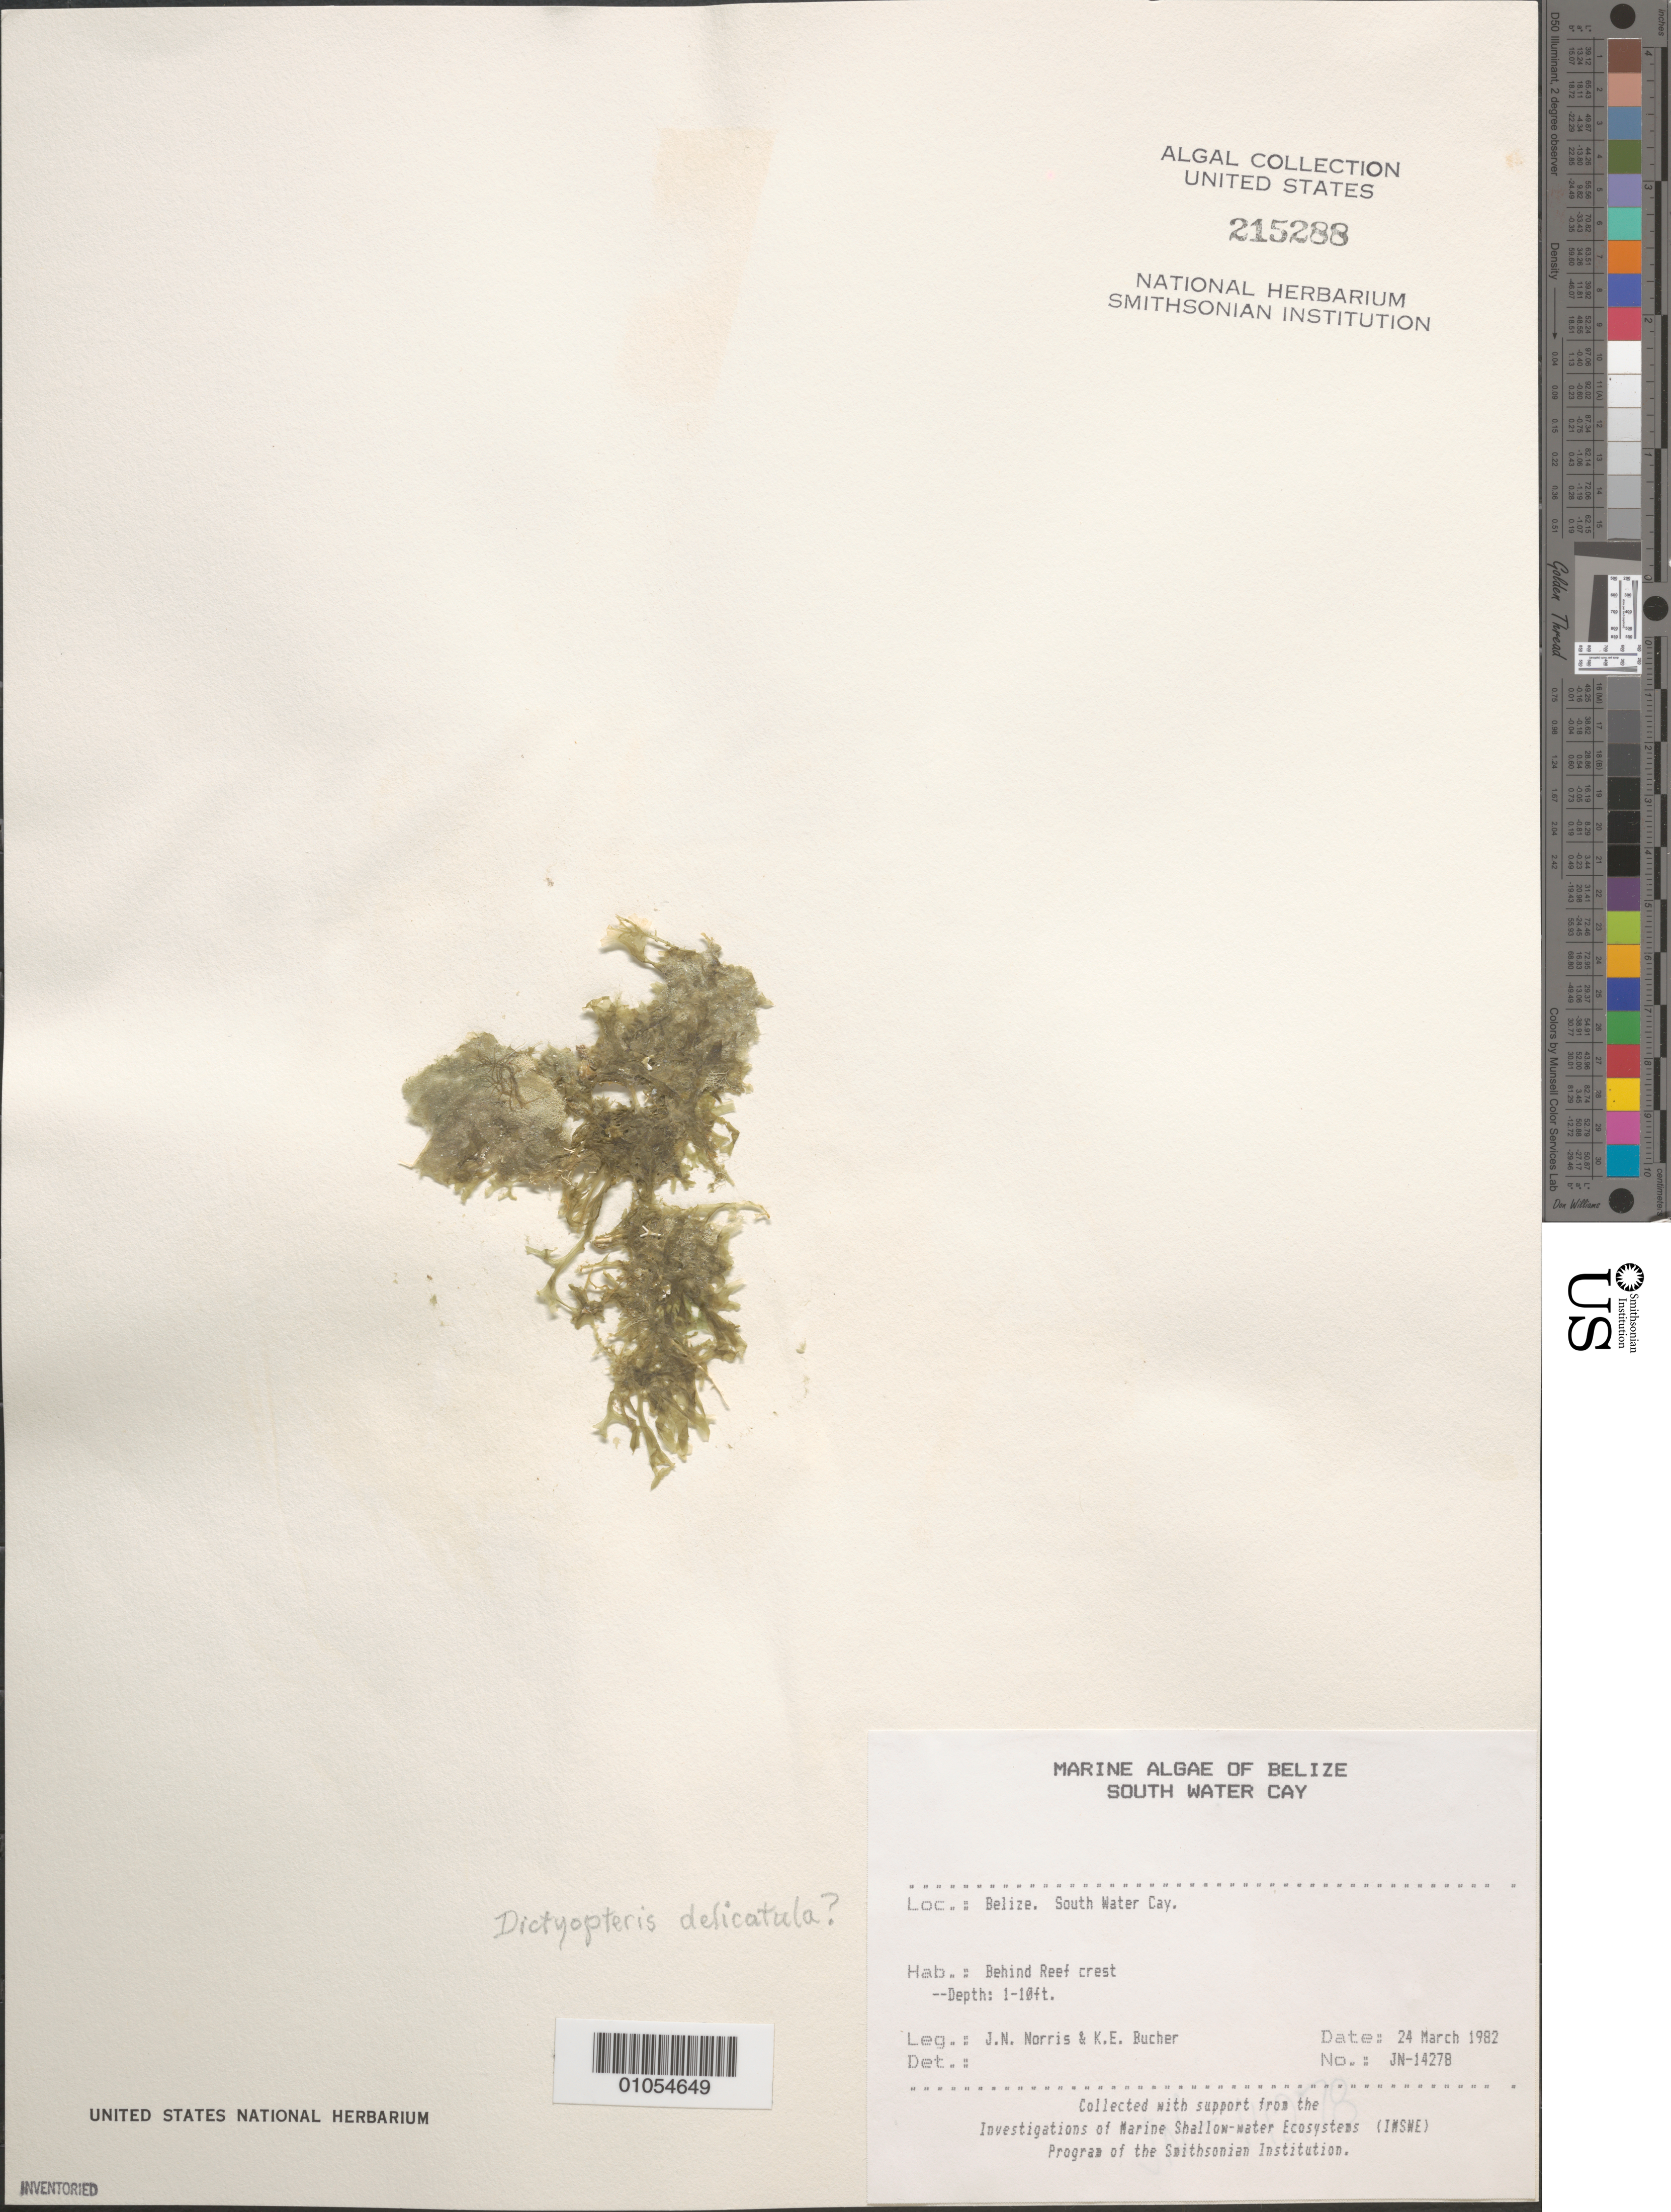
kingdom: Chromista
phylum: Ochrophyta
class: Phaeophyceae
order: Dictyotales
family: Dictyotaceae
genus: Dictyopteris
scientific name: Dictyopteris delicatula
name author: J.V.Lamouroux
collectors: J. N. Norris & K. E. Bucher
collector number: JN-14278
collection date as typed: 24 Mar 1982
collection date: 1982-03-24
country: Belize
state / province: Stann Creek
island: South Water Cay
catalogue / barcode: US 215288